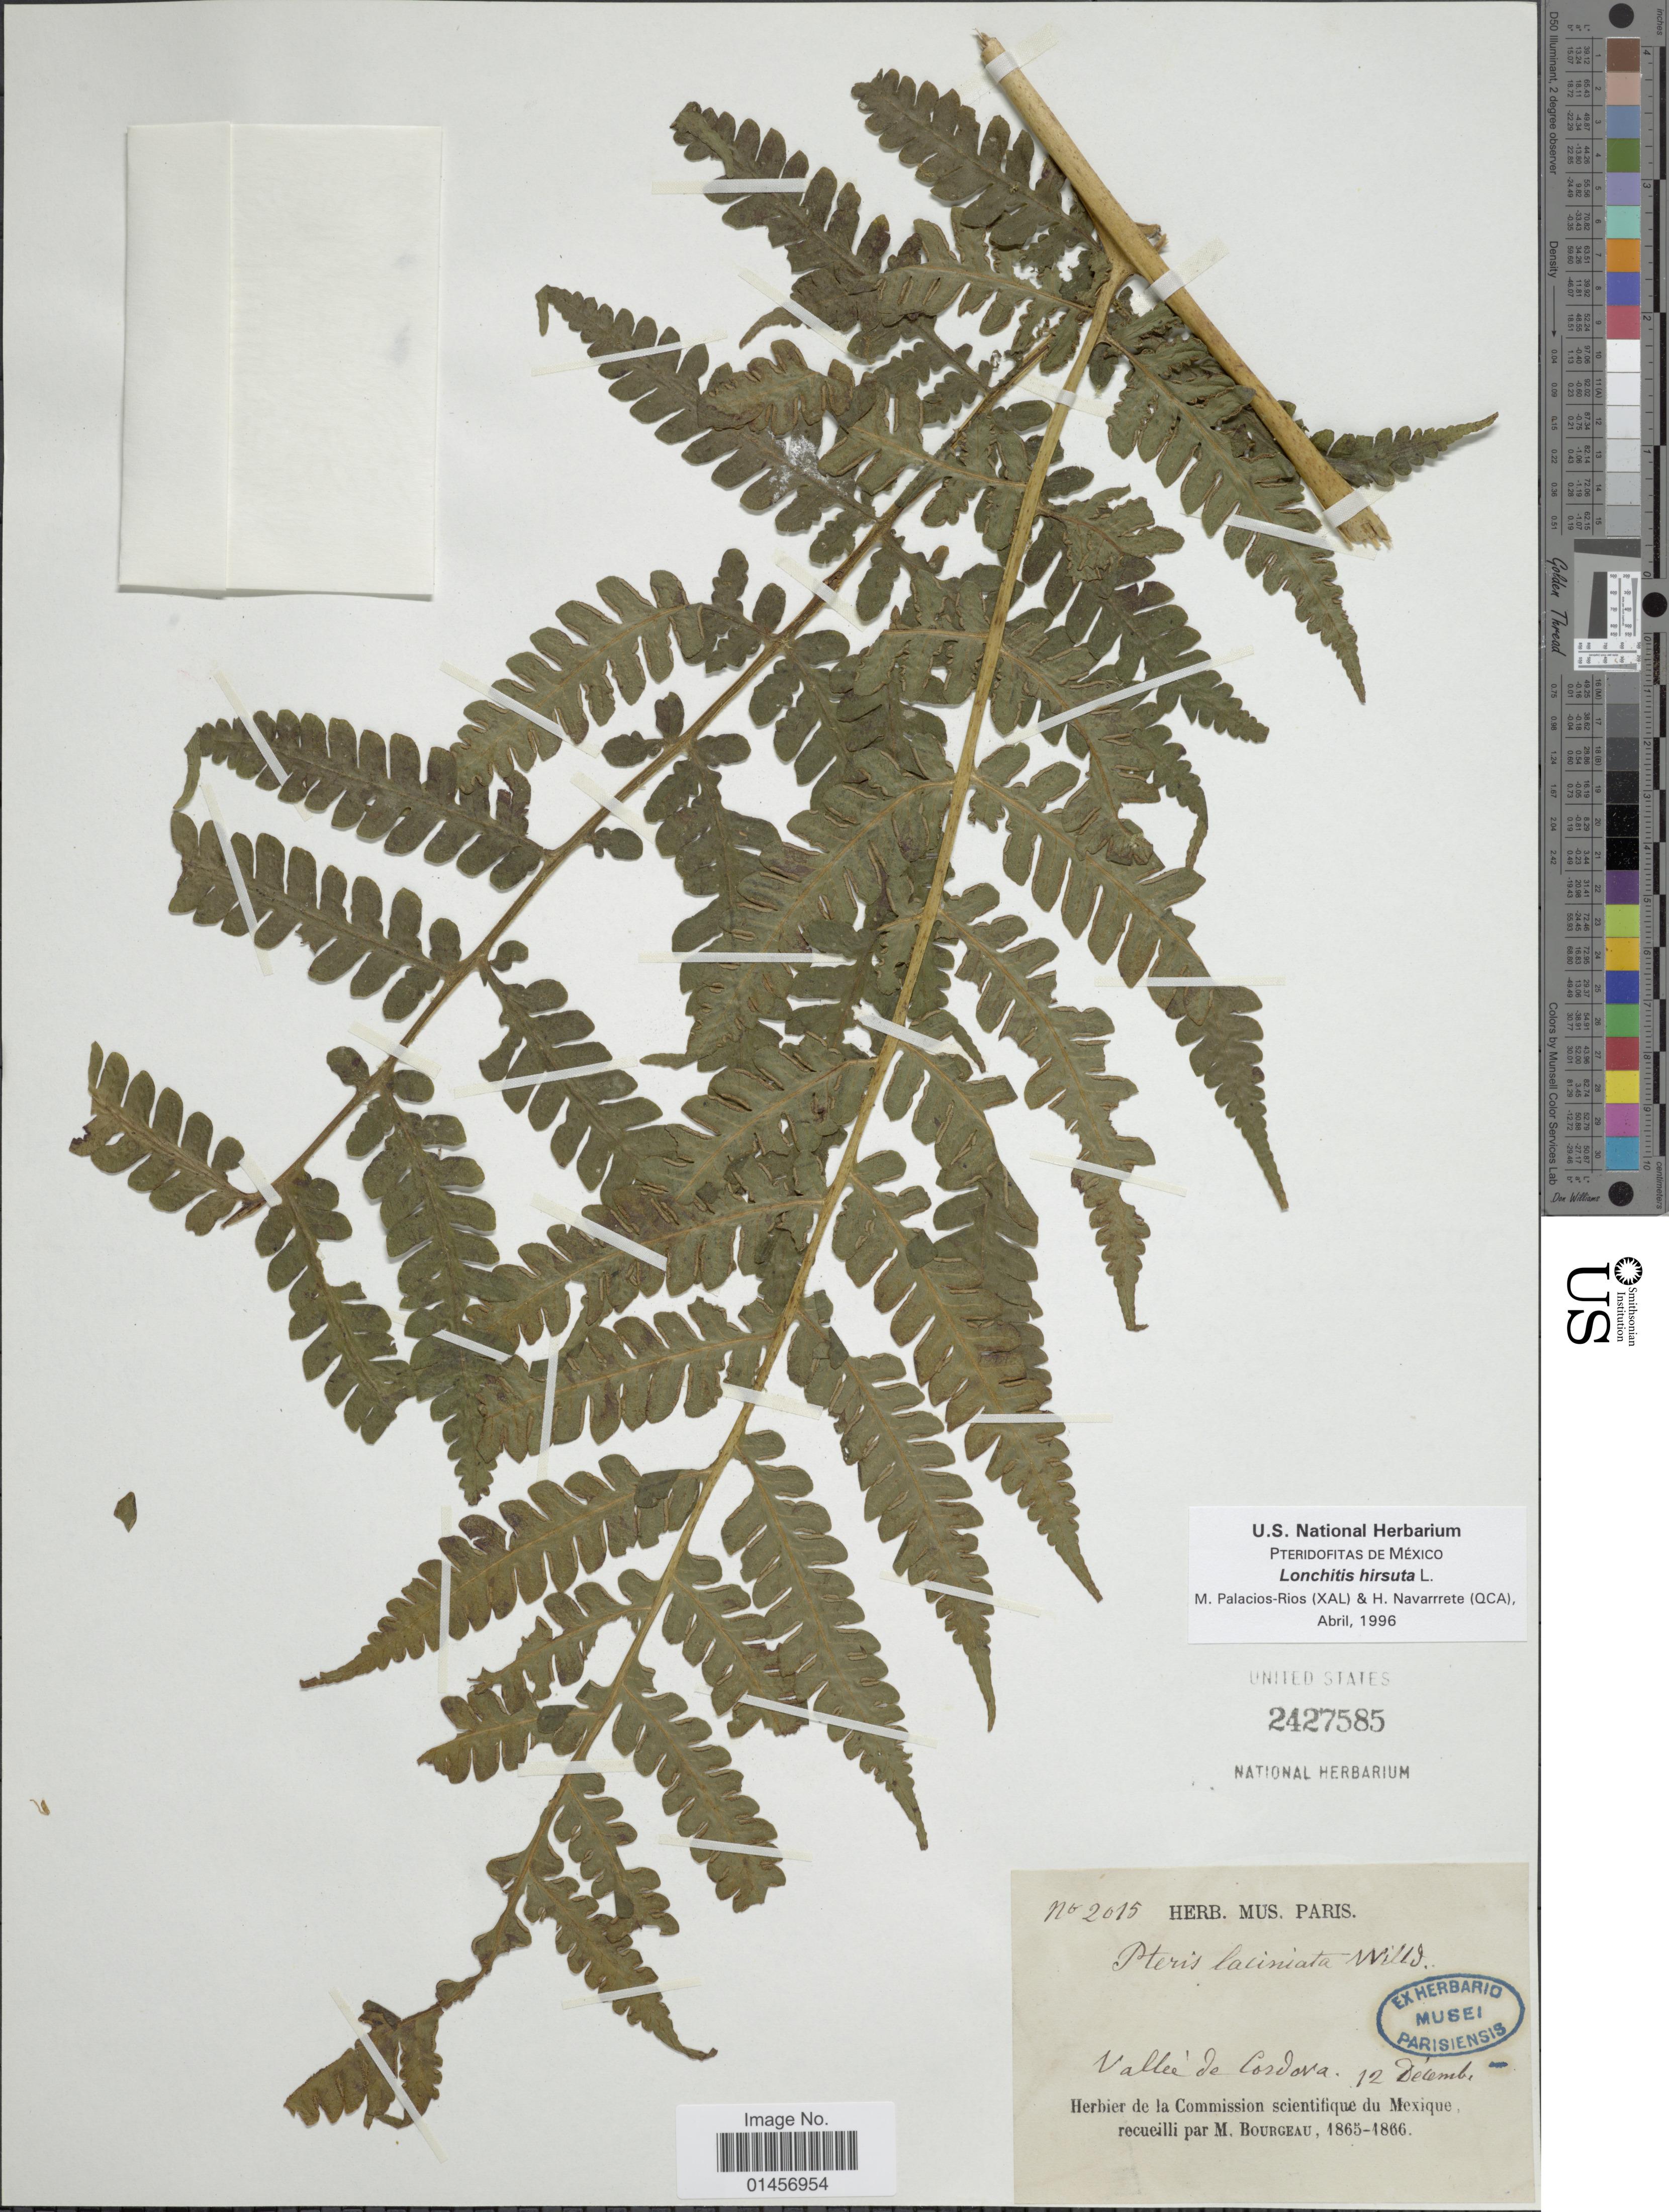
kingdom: Plantae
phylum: Tracheophyta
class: Polypodiopsida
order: Polypodiales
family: Lonchitidaceae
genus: Lonchitis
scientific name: Lonchitis hirsuta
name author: L.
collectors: M. Bourgeau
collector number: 2015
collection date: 1865-12-12/1866-12-12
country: Mexico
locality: Mexico, Vallée de Cordova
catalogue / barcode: US 2427585